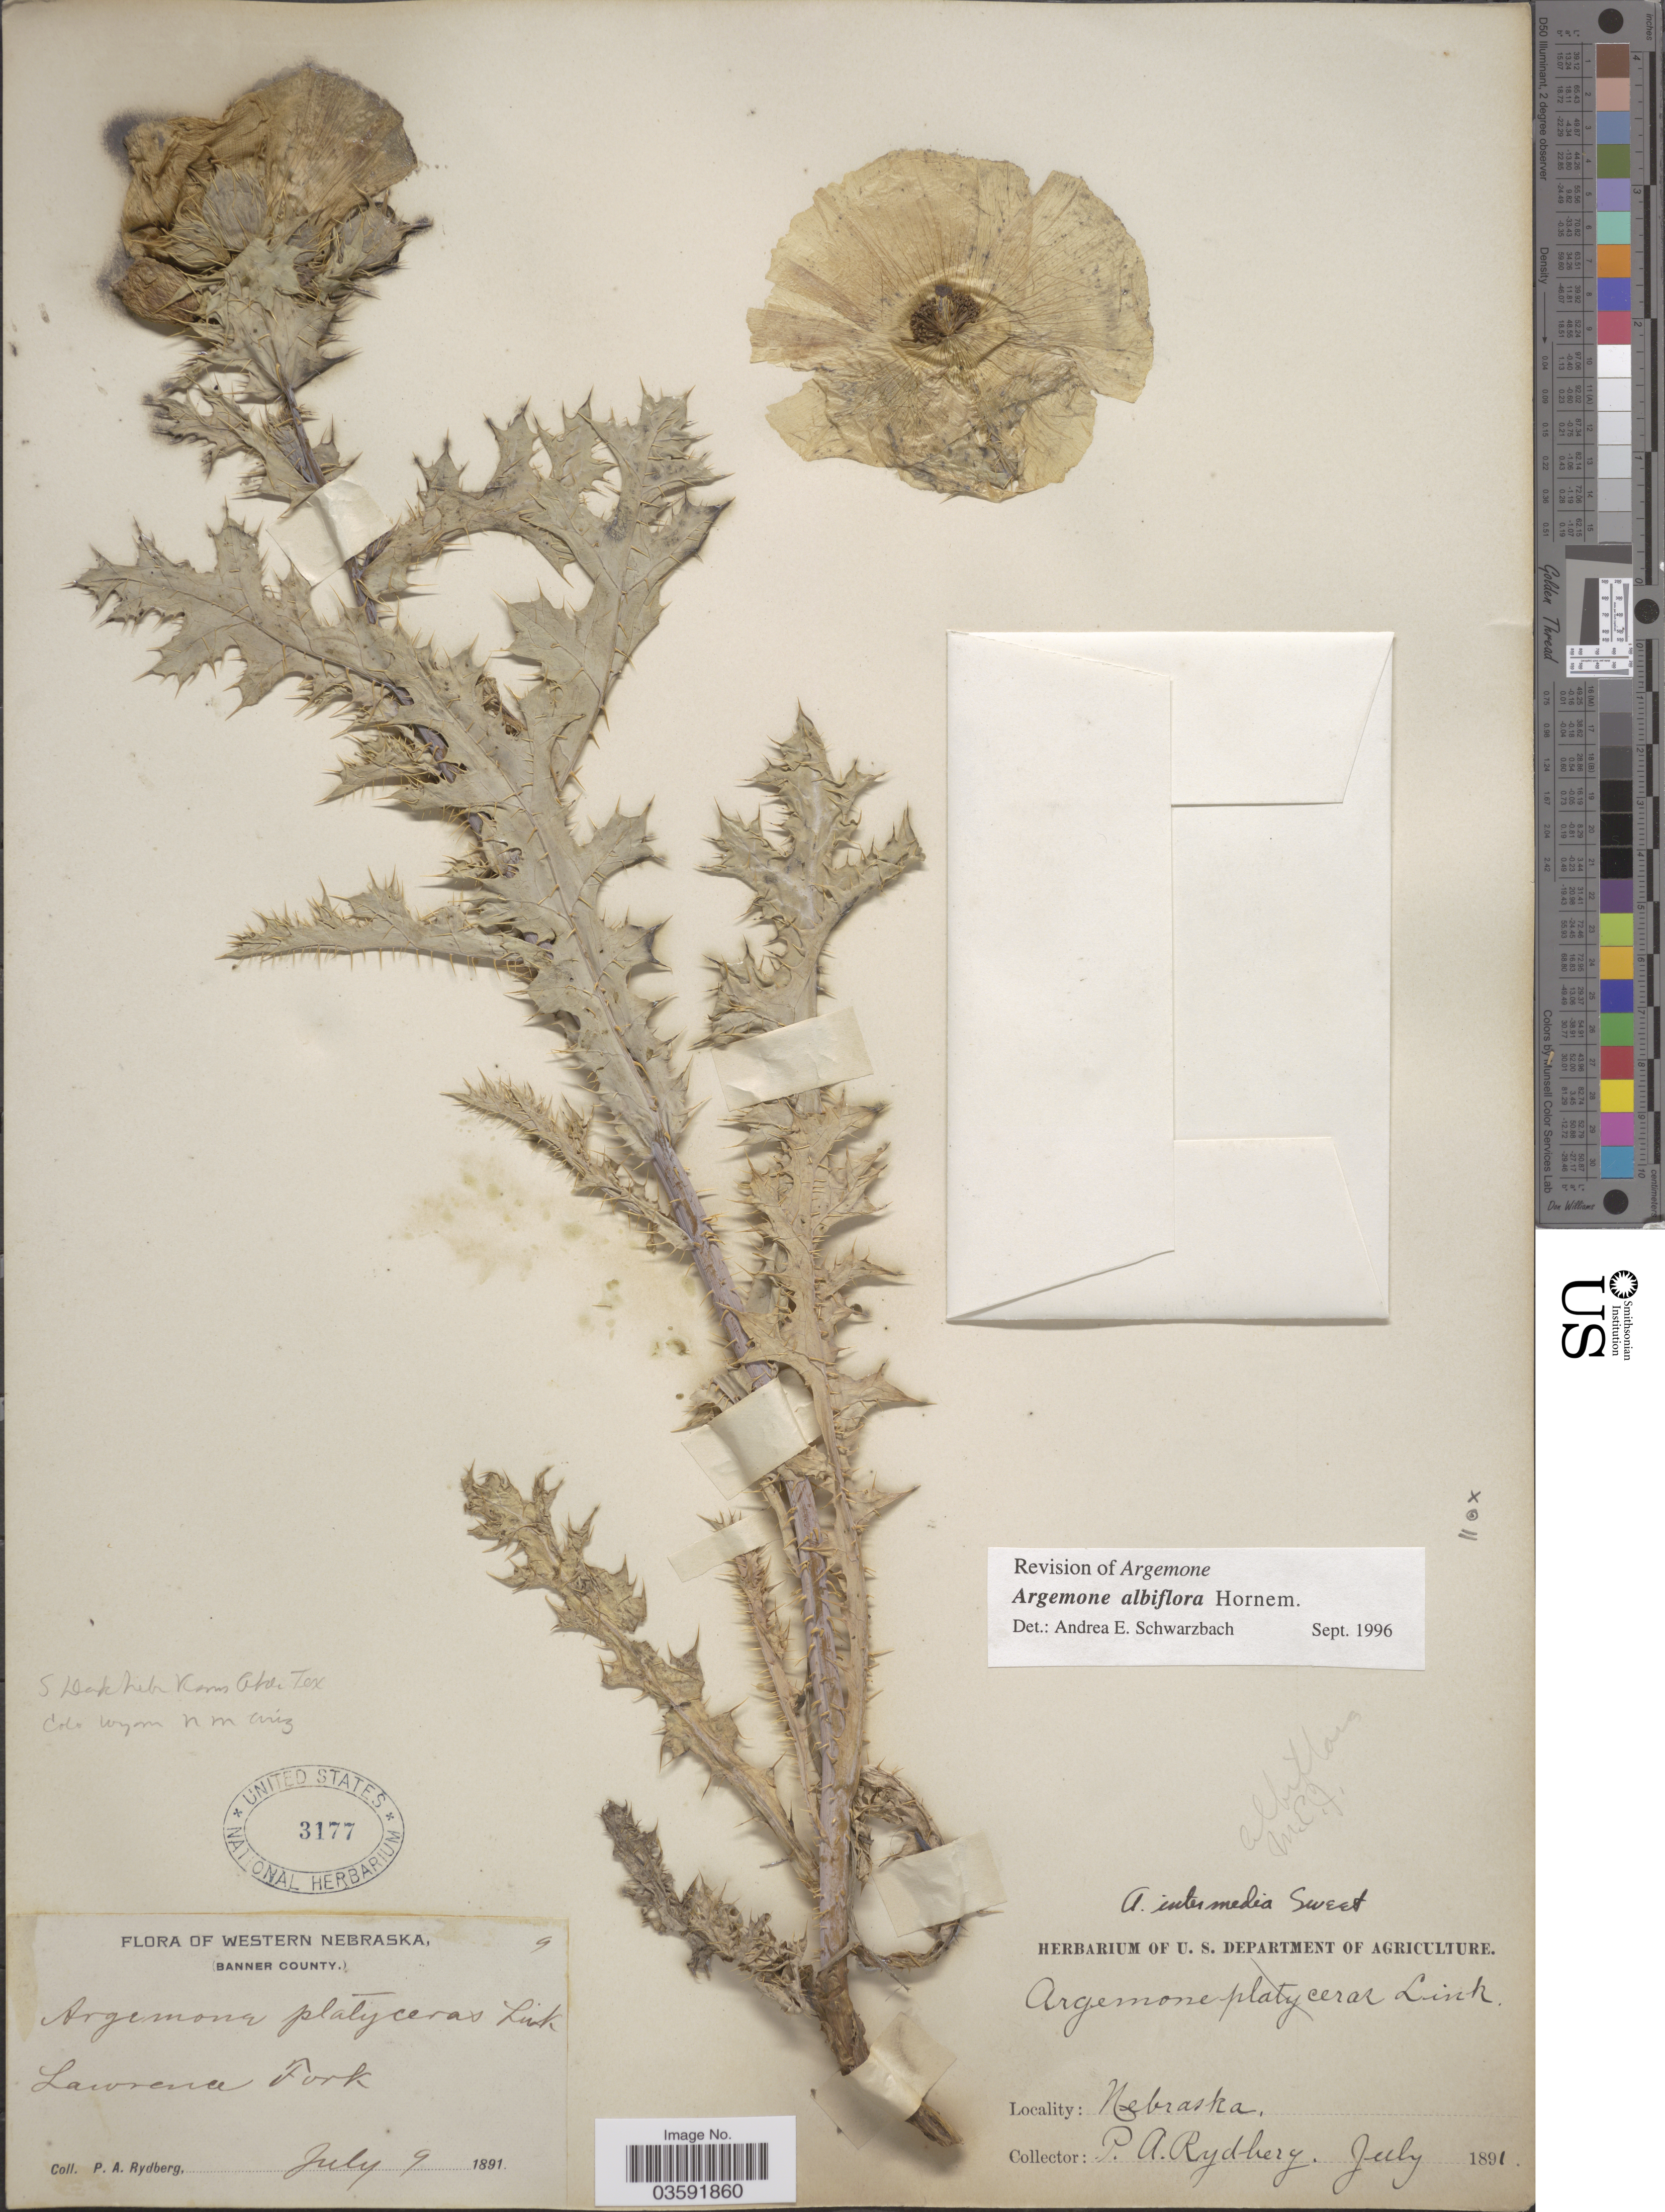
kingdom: Plantae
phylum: Tracheophyta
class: Magnoliopsida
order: Ranunculales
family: Papaveraceae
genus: Argemone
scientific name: Argemone albiflora subsp. albiflora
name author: Hornem.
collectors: P. A. Rydberg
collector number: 9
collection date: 1891-07-09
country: United States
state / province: Nebraska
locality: Western Nebraska. (Banner County). Lawrence Fork.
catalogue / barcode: US 3177